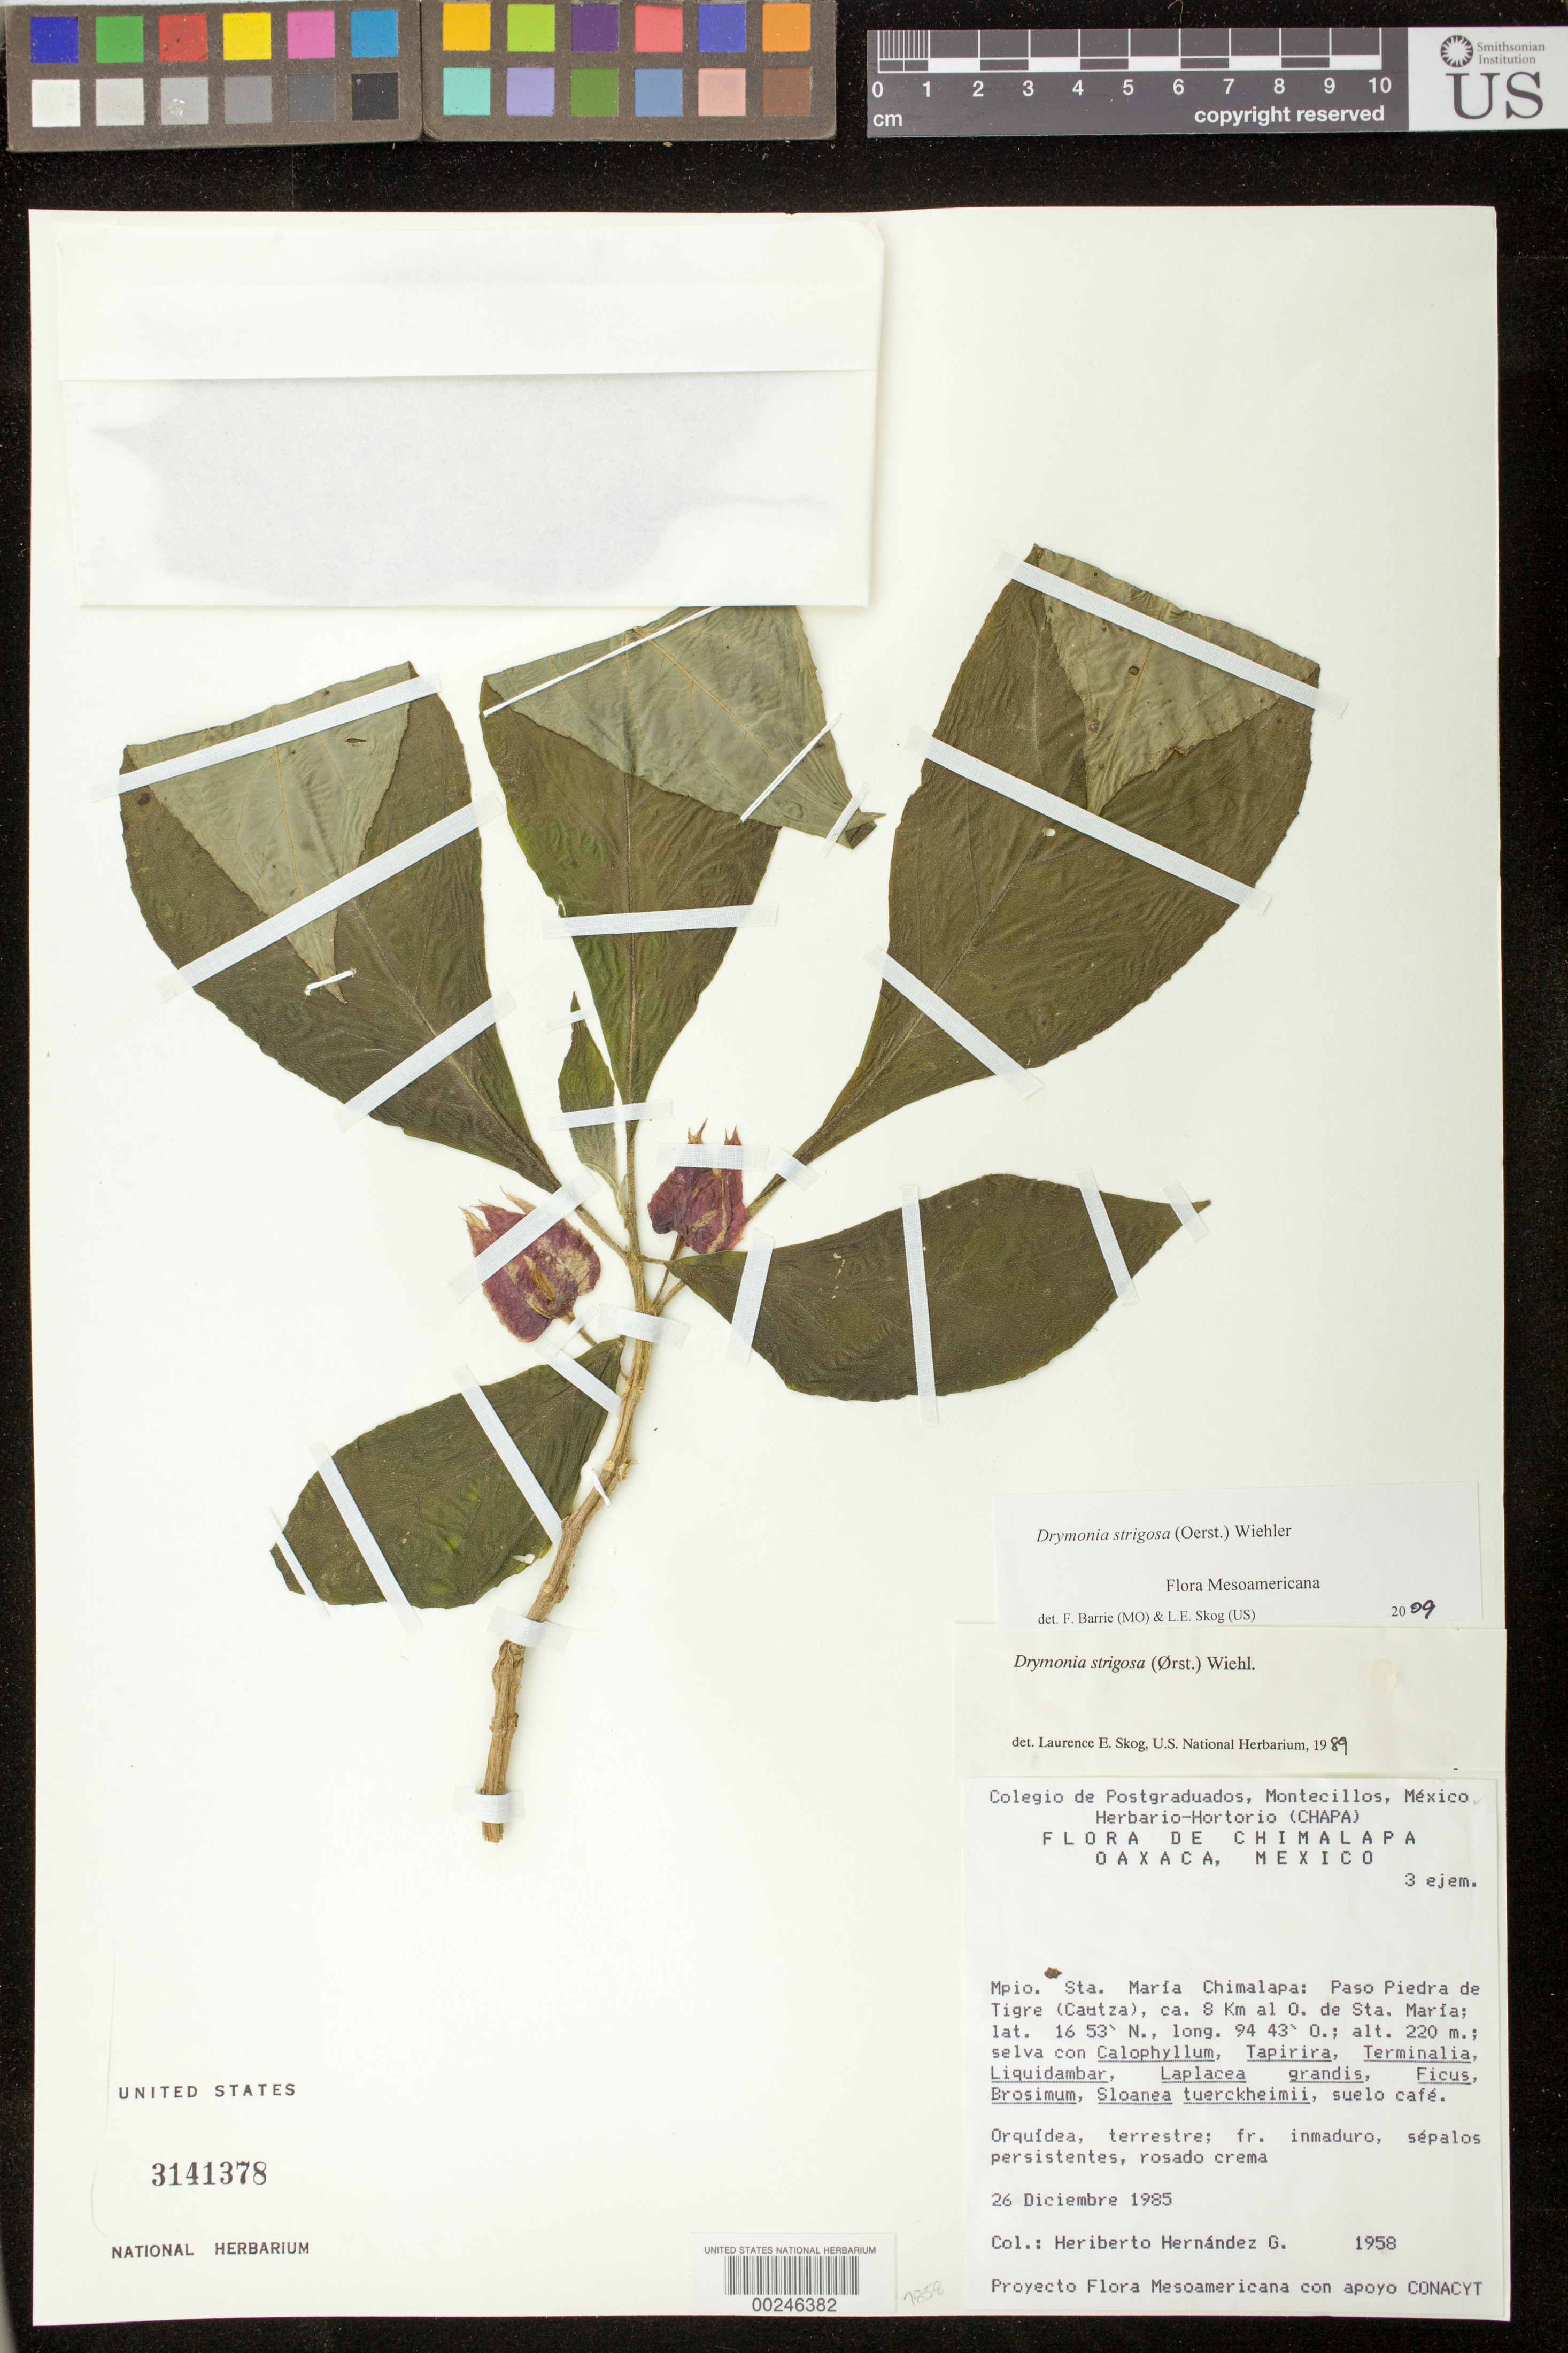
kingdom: Plantae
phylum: Tracheophyta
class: Magnoliopsida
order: Lamiales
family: Gesneriaceae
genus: Drymonia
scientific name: Drymonia strigosa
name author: (Oerst.) Wiehler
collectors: H. Hernandez G.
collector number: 1958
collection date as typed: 26 Dec 1985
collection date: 1985-12-26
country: Mexico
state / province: Oaxaca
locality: Mun. of Sta Maria Chimalapa, Paso Piedra de Tigre (Cautza), ca 8 km W of Sta Maria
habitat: Forest with Calophyllum, Tapirira, Terminalia, Liquidambar, Laplacea,...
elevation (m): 220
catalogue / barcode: US 3141378